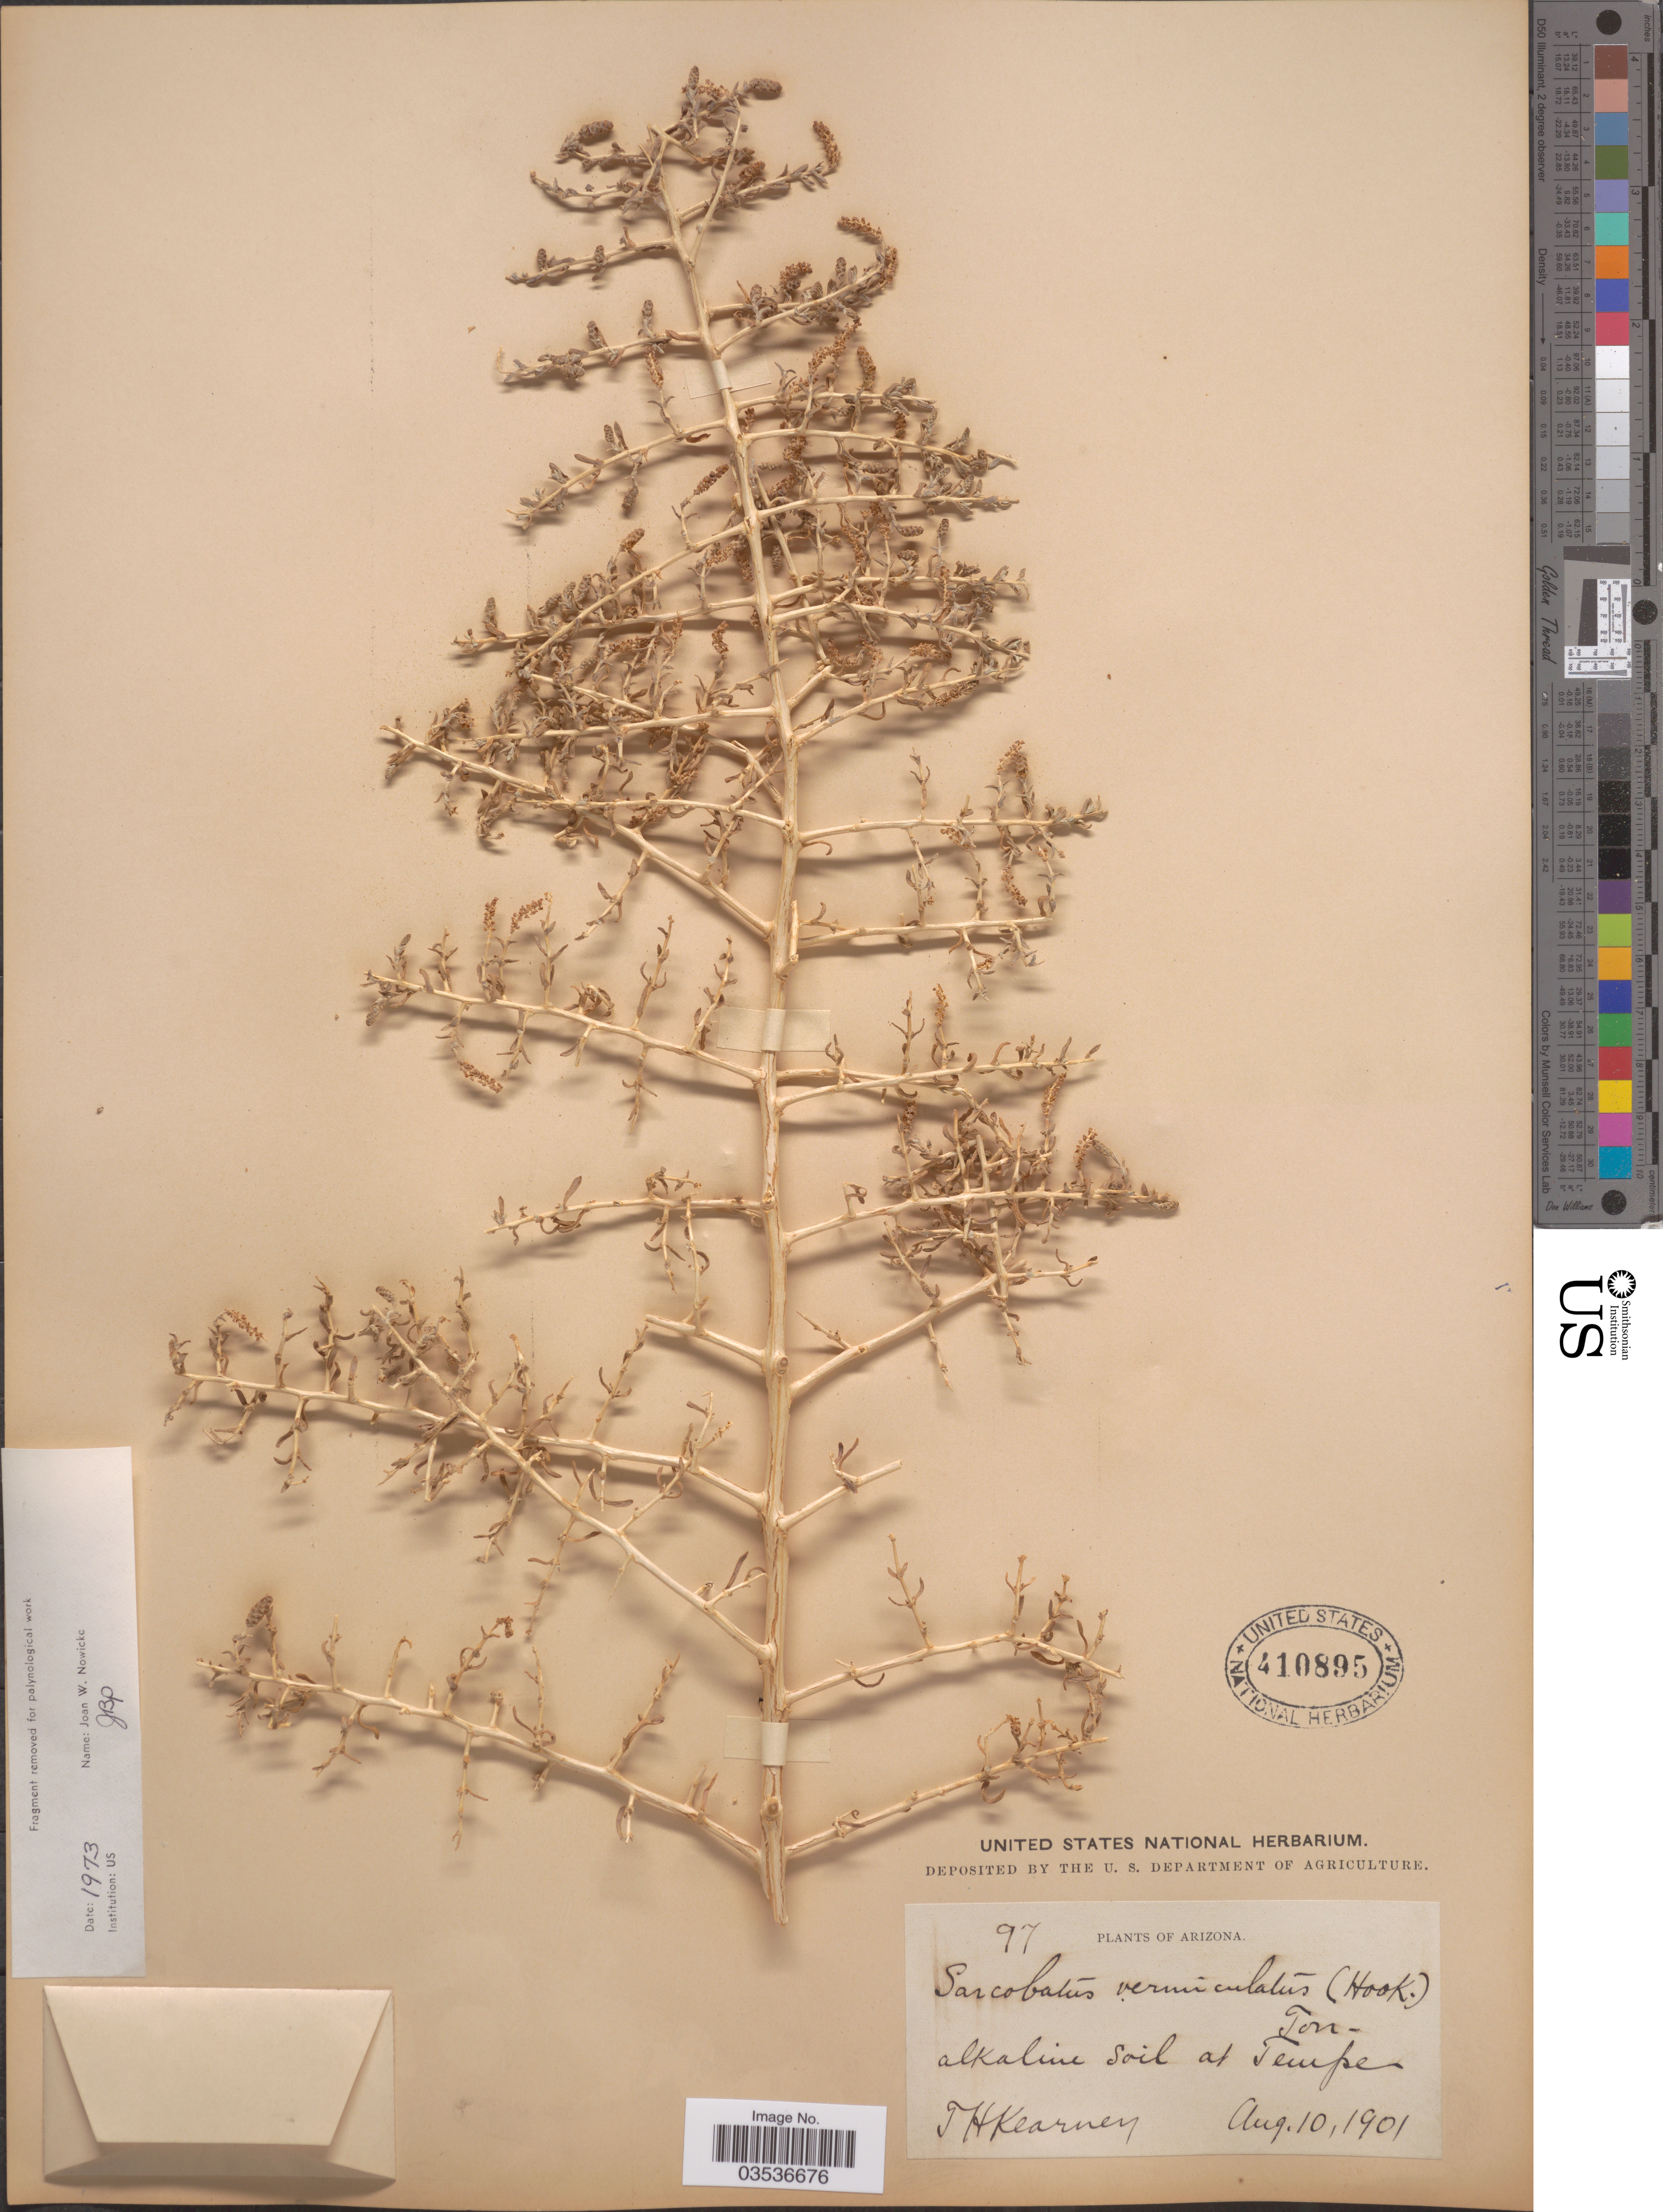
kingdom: Plantae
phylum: Tracheophyta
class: Magnoliopsida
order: Caryophyllales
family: Sarcobataceae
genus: Sarcobatus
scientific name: Sarcobatus vermiculatus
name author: (Hook.) Torr.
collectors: T. H. Kearney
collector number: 97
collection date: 1901-08-10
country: United States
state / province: Arizona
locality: Alkaline soil at Tempe.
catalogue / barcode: US 410895